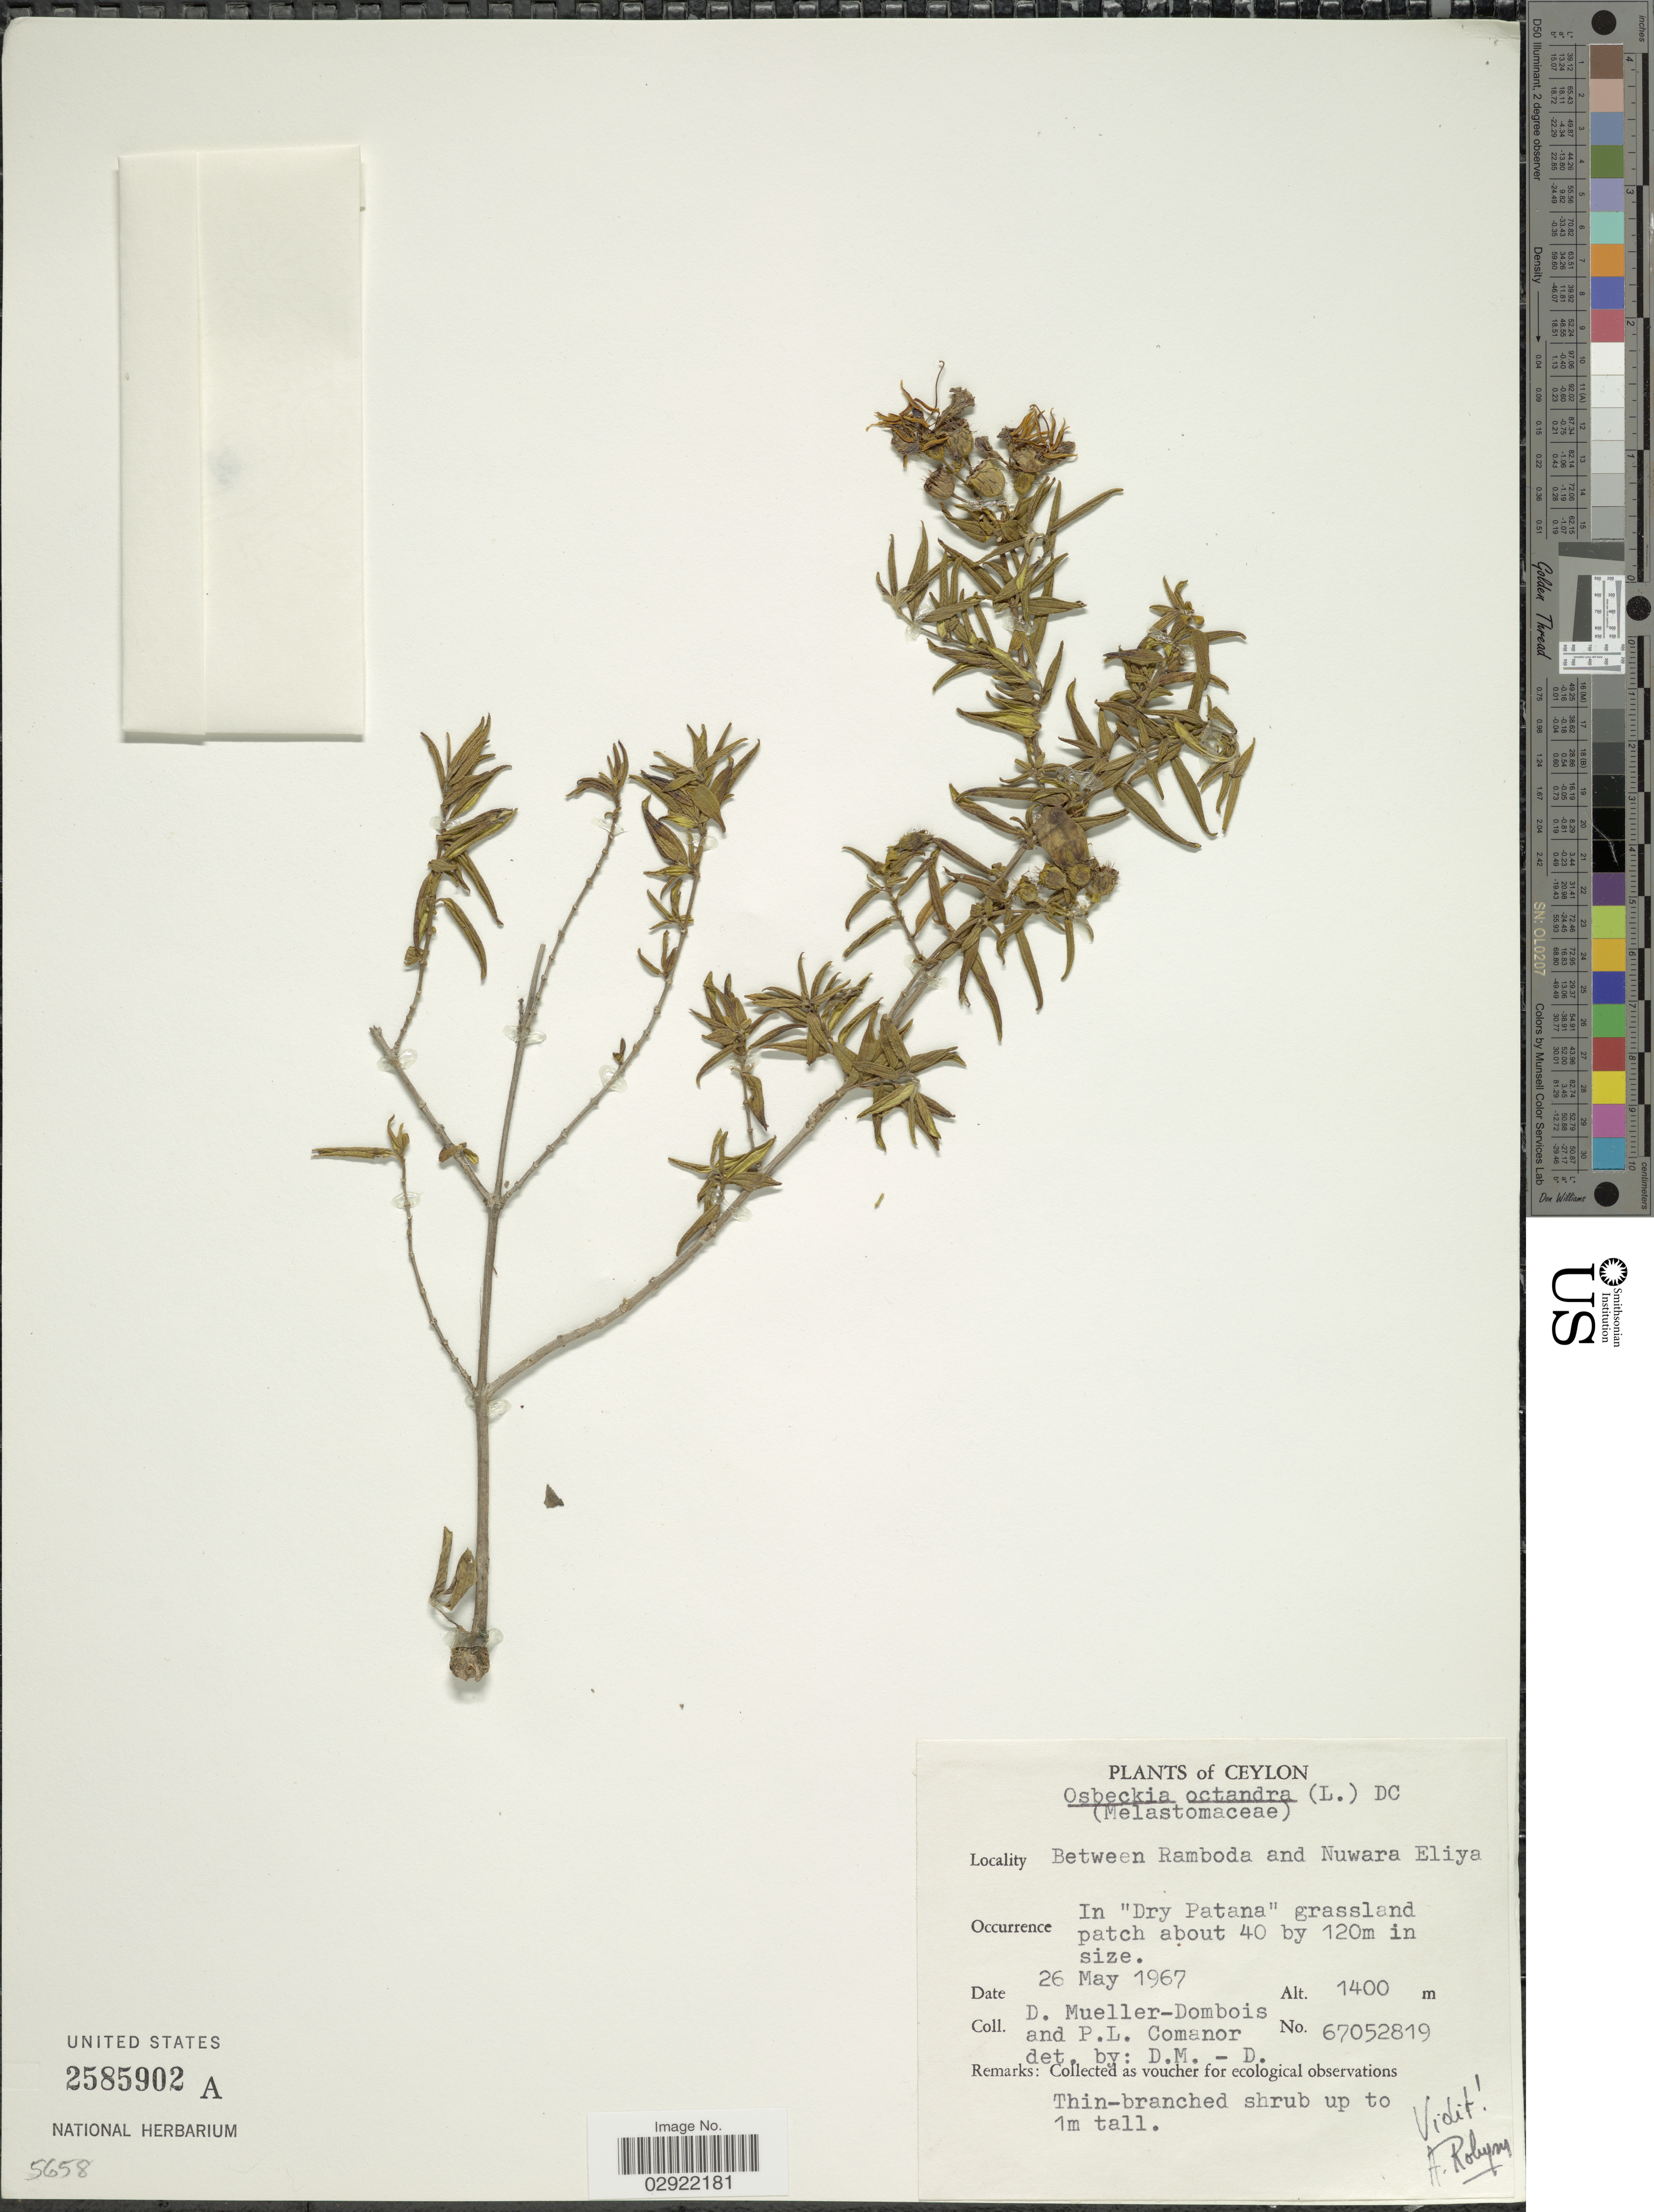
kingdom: Plantae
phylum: Tracheophyta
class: Magnoliopsida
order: Myrtales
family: Melastomataceae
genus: Osbeckia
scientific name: Osbeckia octandra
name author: DC.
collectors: D. Mueller-Dombois & P. Comanor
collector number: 67052819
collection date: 1967-05-26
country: Sri Lanka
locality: Ceylon. Between Ramboda and Nuwara Eliya.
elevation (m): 1400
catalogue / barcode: US 2585902A